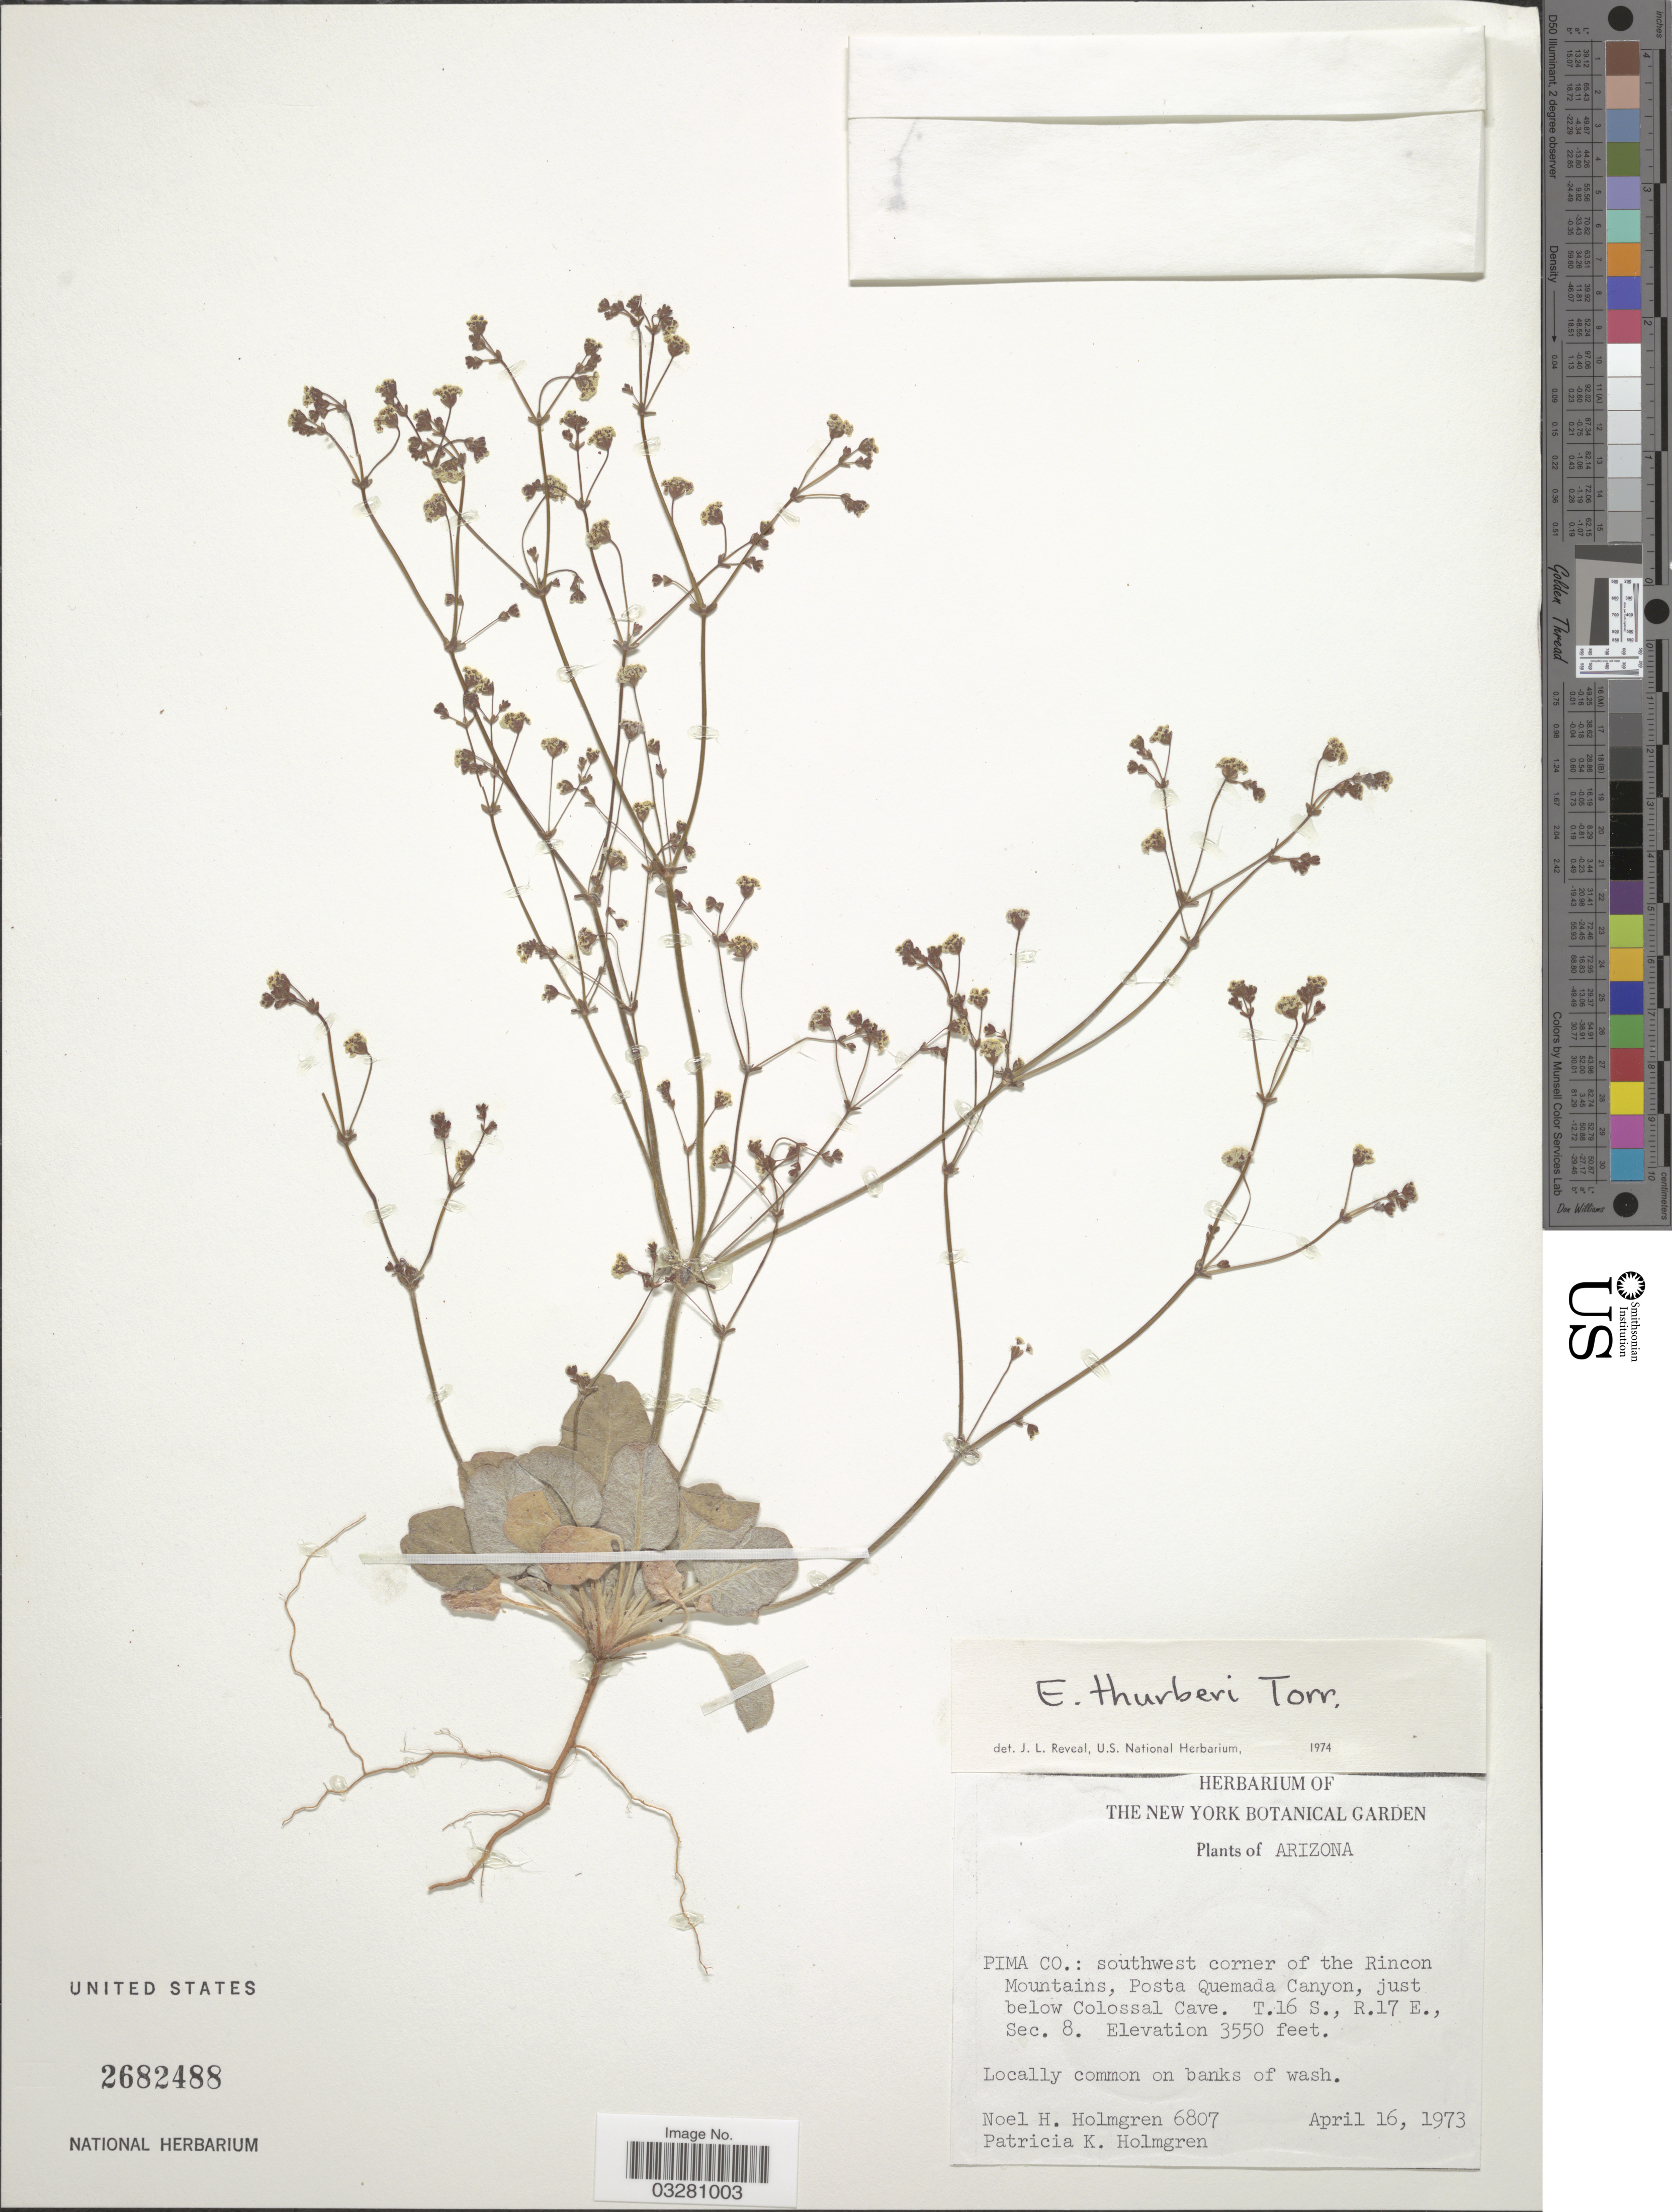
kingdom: Plantae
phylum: Tracheophyta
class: Magnoliopsida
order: Caryophyllales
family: Polygonaceae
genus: Eriogonum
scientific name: Eriogonum thurberi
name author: Torr.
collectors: N. H. Holmgren & P. K. Holmgren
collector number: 6807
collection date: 1973-04-16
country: United States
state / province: Arizona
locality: Pima Co.: southwest corner of the Rincon Mountains, Posta Quemada Canyon, just below Colossal Cave. T.16S., R.17E., Sec.8.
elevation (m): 1082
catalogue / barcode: US 2682488